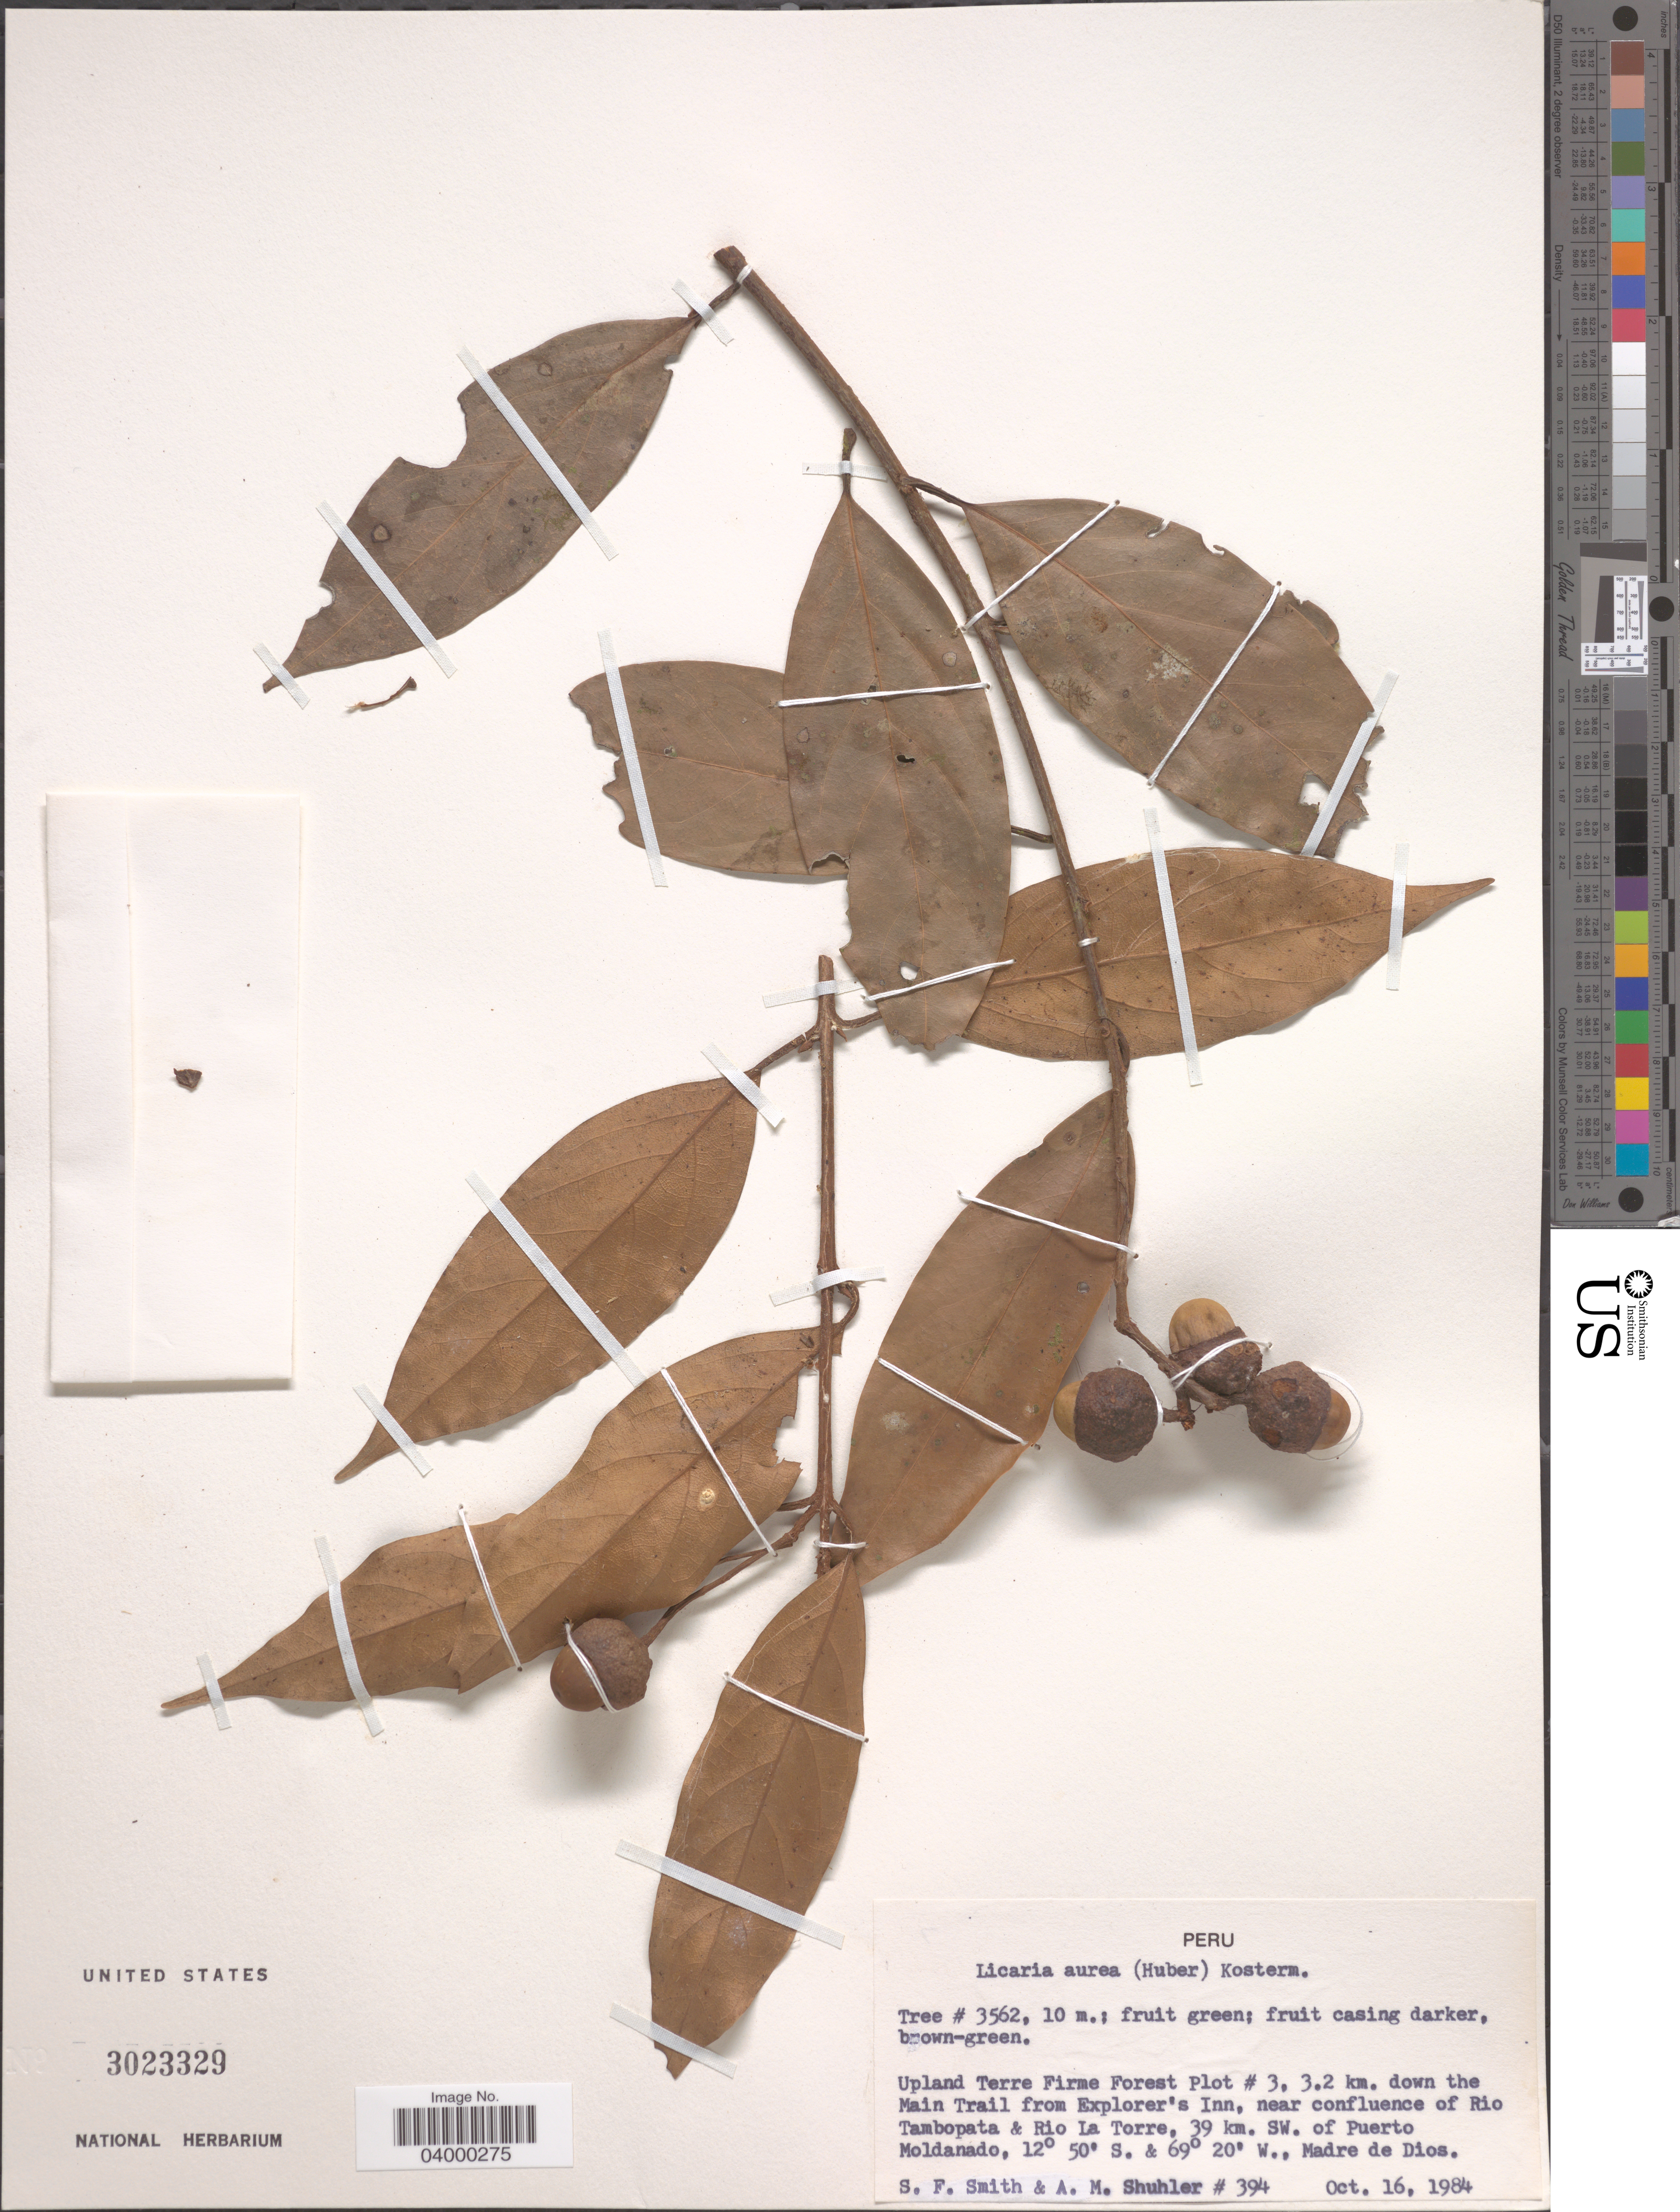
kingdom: Plantae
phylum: Tracheophyta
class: Magnoliopsida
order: Laurales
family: Lauraceae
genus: Licaria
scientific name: Licaria aurea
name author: (Huber) Kosterm.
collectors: S.F. Smith & A. Shuhler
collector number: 394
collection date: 1984-10-16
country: Peru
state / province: Madre de Dios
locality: Upland Terre Firme Forest Plot # 3, 3.2 km. down the Main Trail from Explorer's Inn, near confluence of Rio Tambopata & Rio La Torre, 39 km. SW. of Puerto Moldanado.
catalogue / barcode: US 3023329